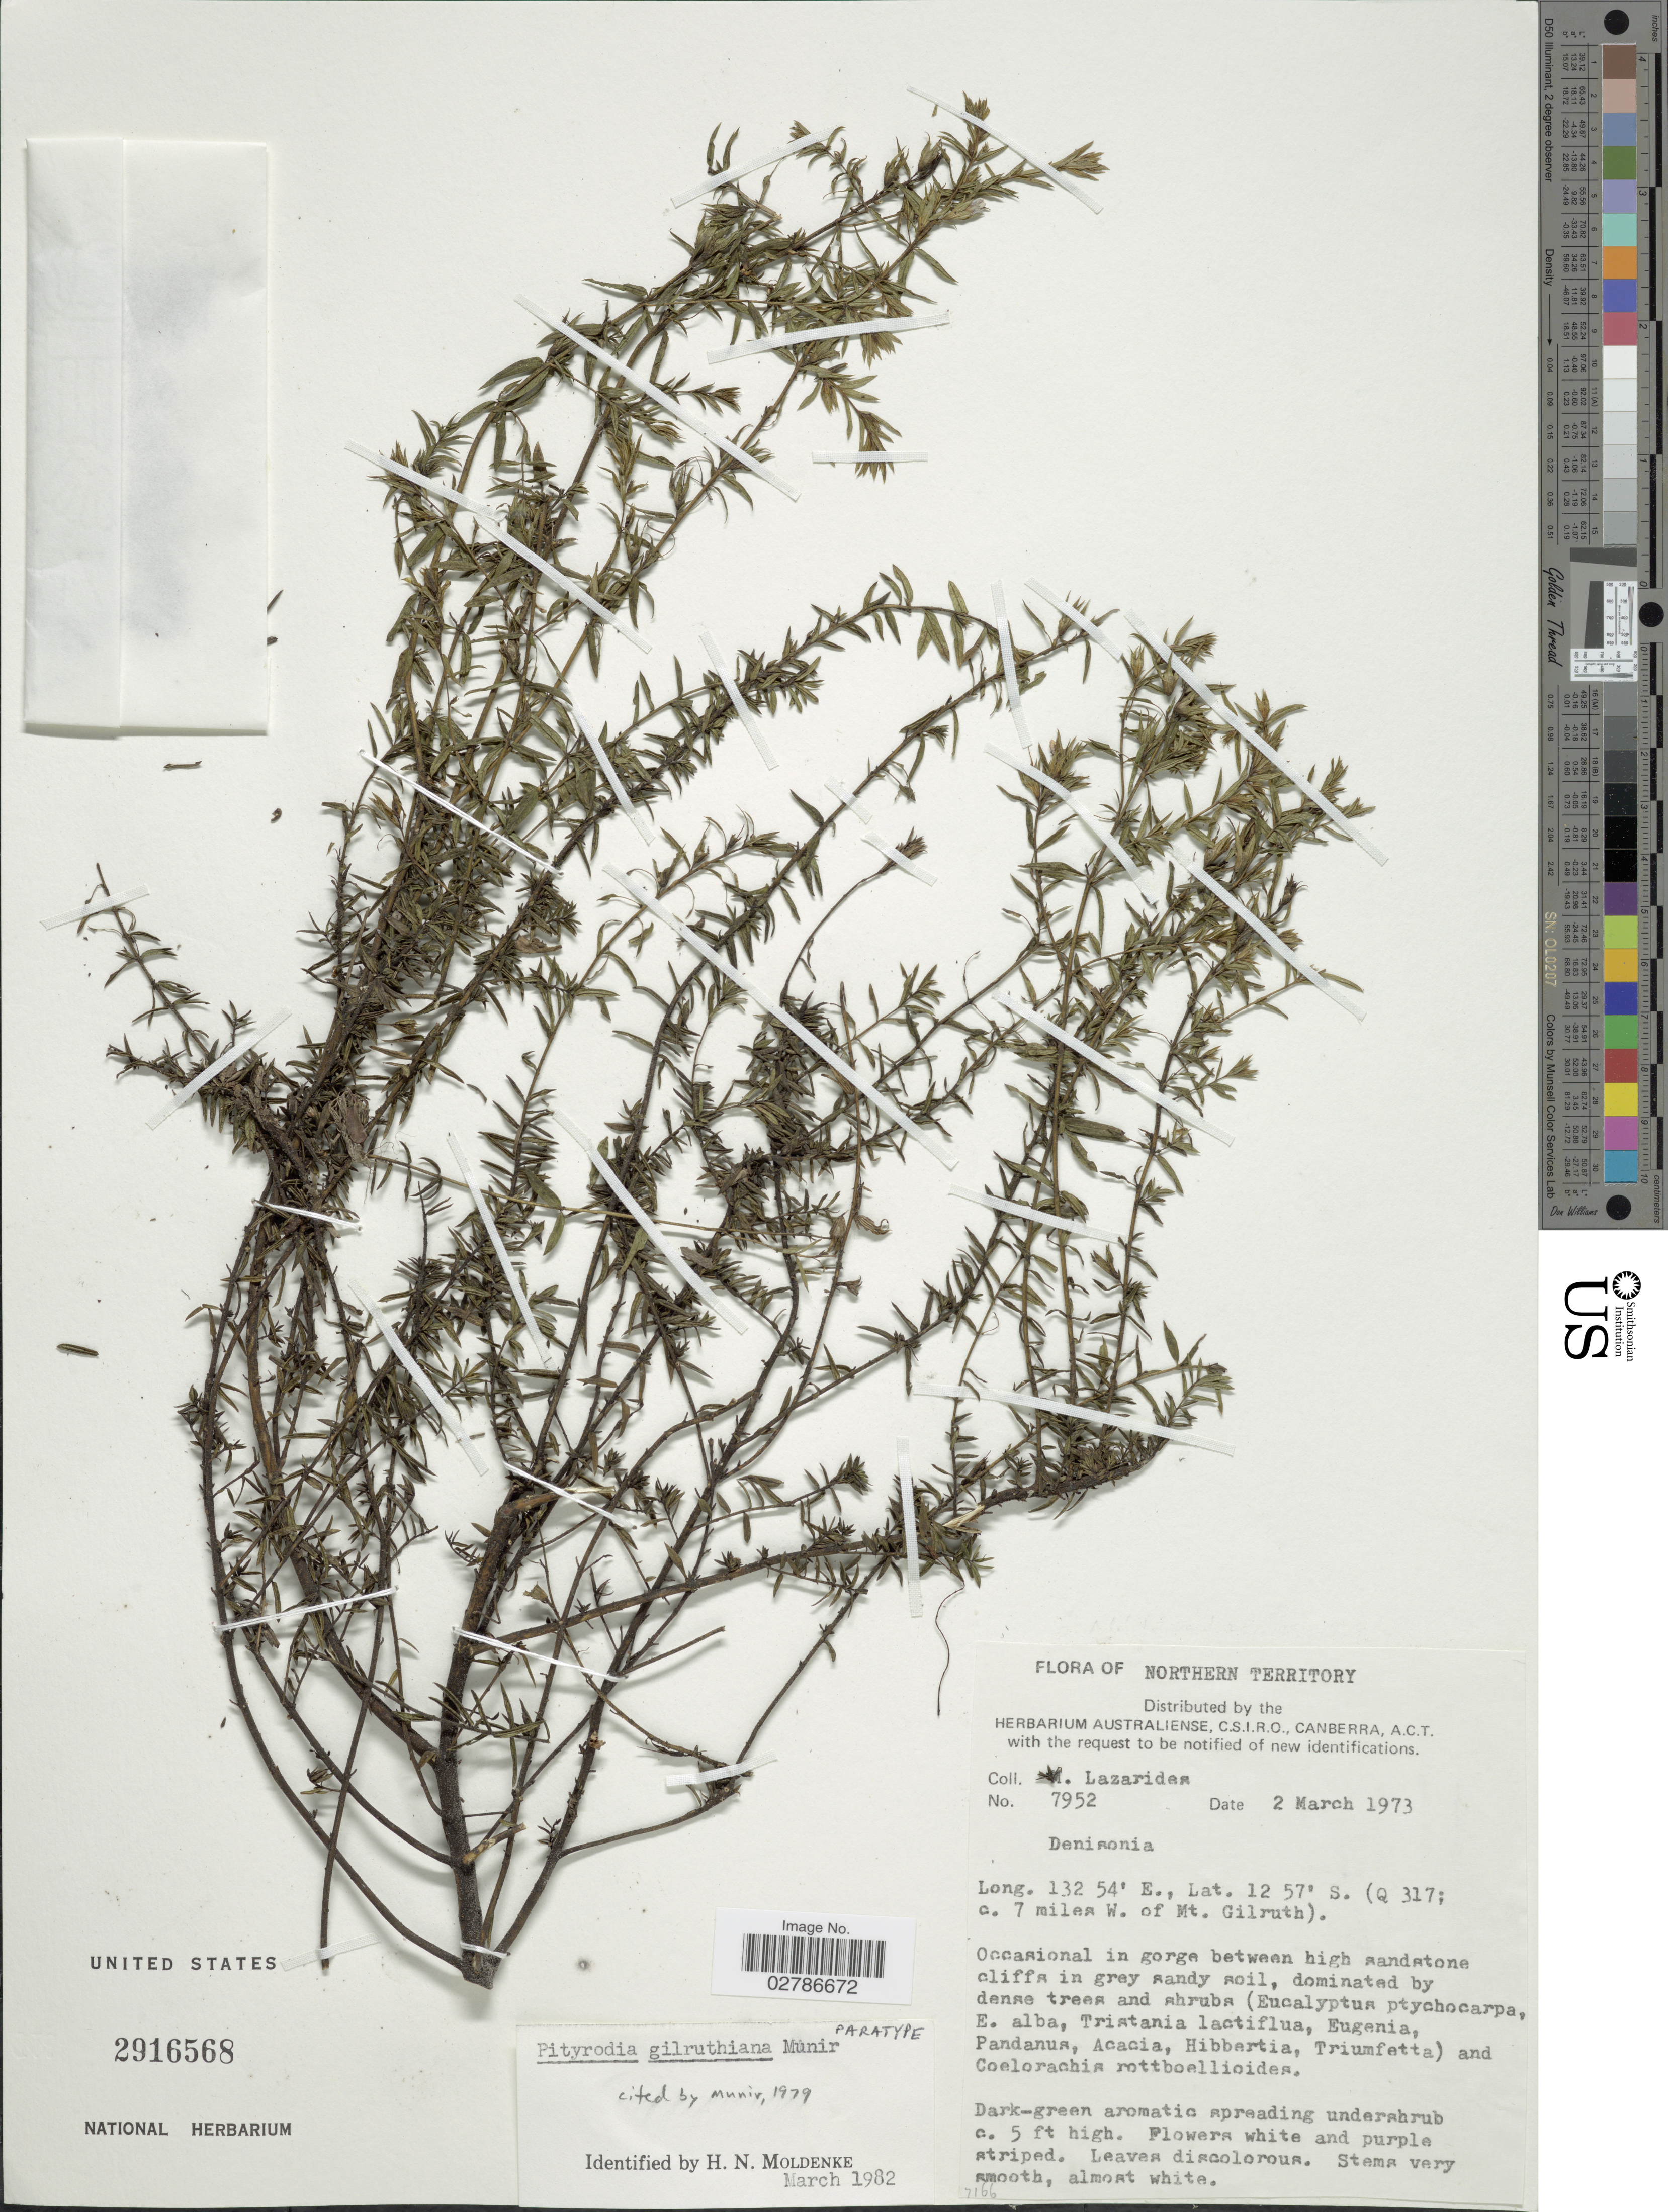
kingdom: Plantae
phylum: Tracheophyta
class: Magnoliopsida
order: Lamiales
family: Lamiaceae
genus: Pityrodia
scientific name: Pityrodia gilruthiana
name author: Munir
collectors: M. Lazarides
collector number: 7952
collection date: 1973-03-02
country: Australia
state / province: Northern Territory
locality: (Q 317; c. 7 miles W. of Mt. Gilruth).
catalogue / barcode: US 2916568